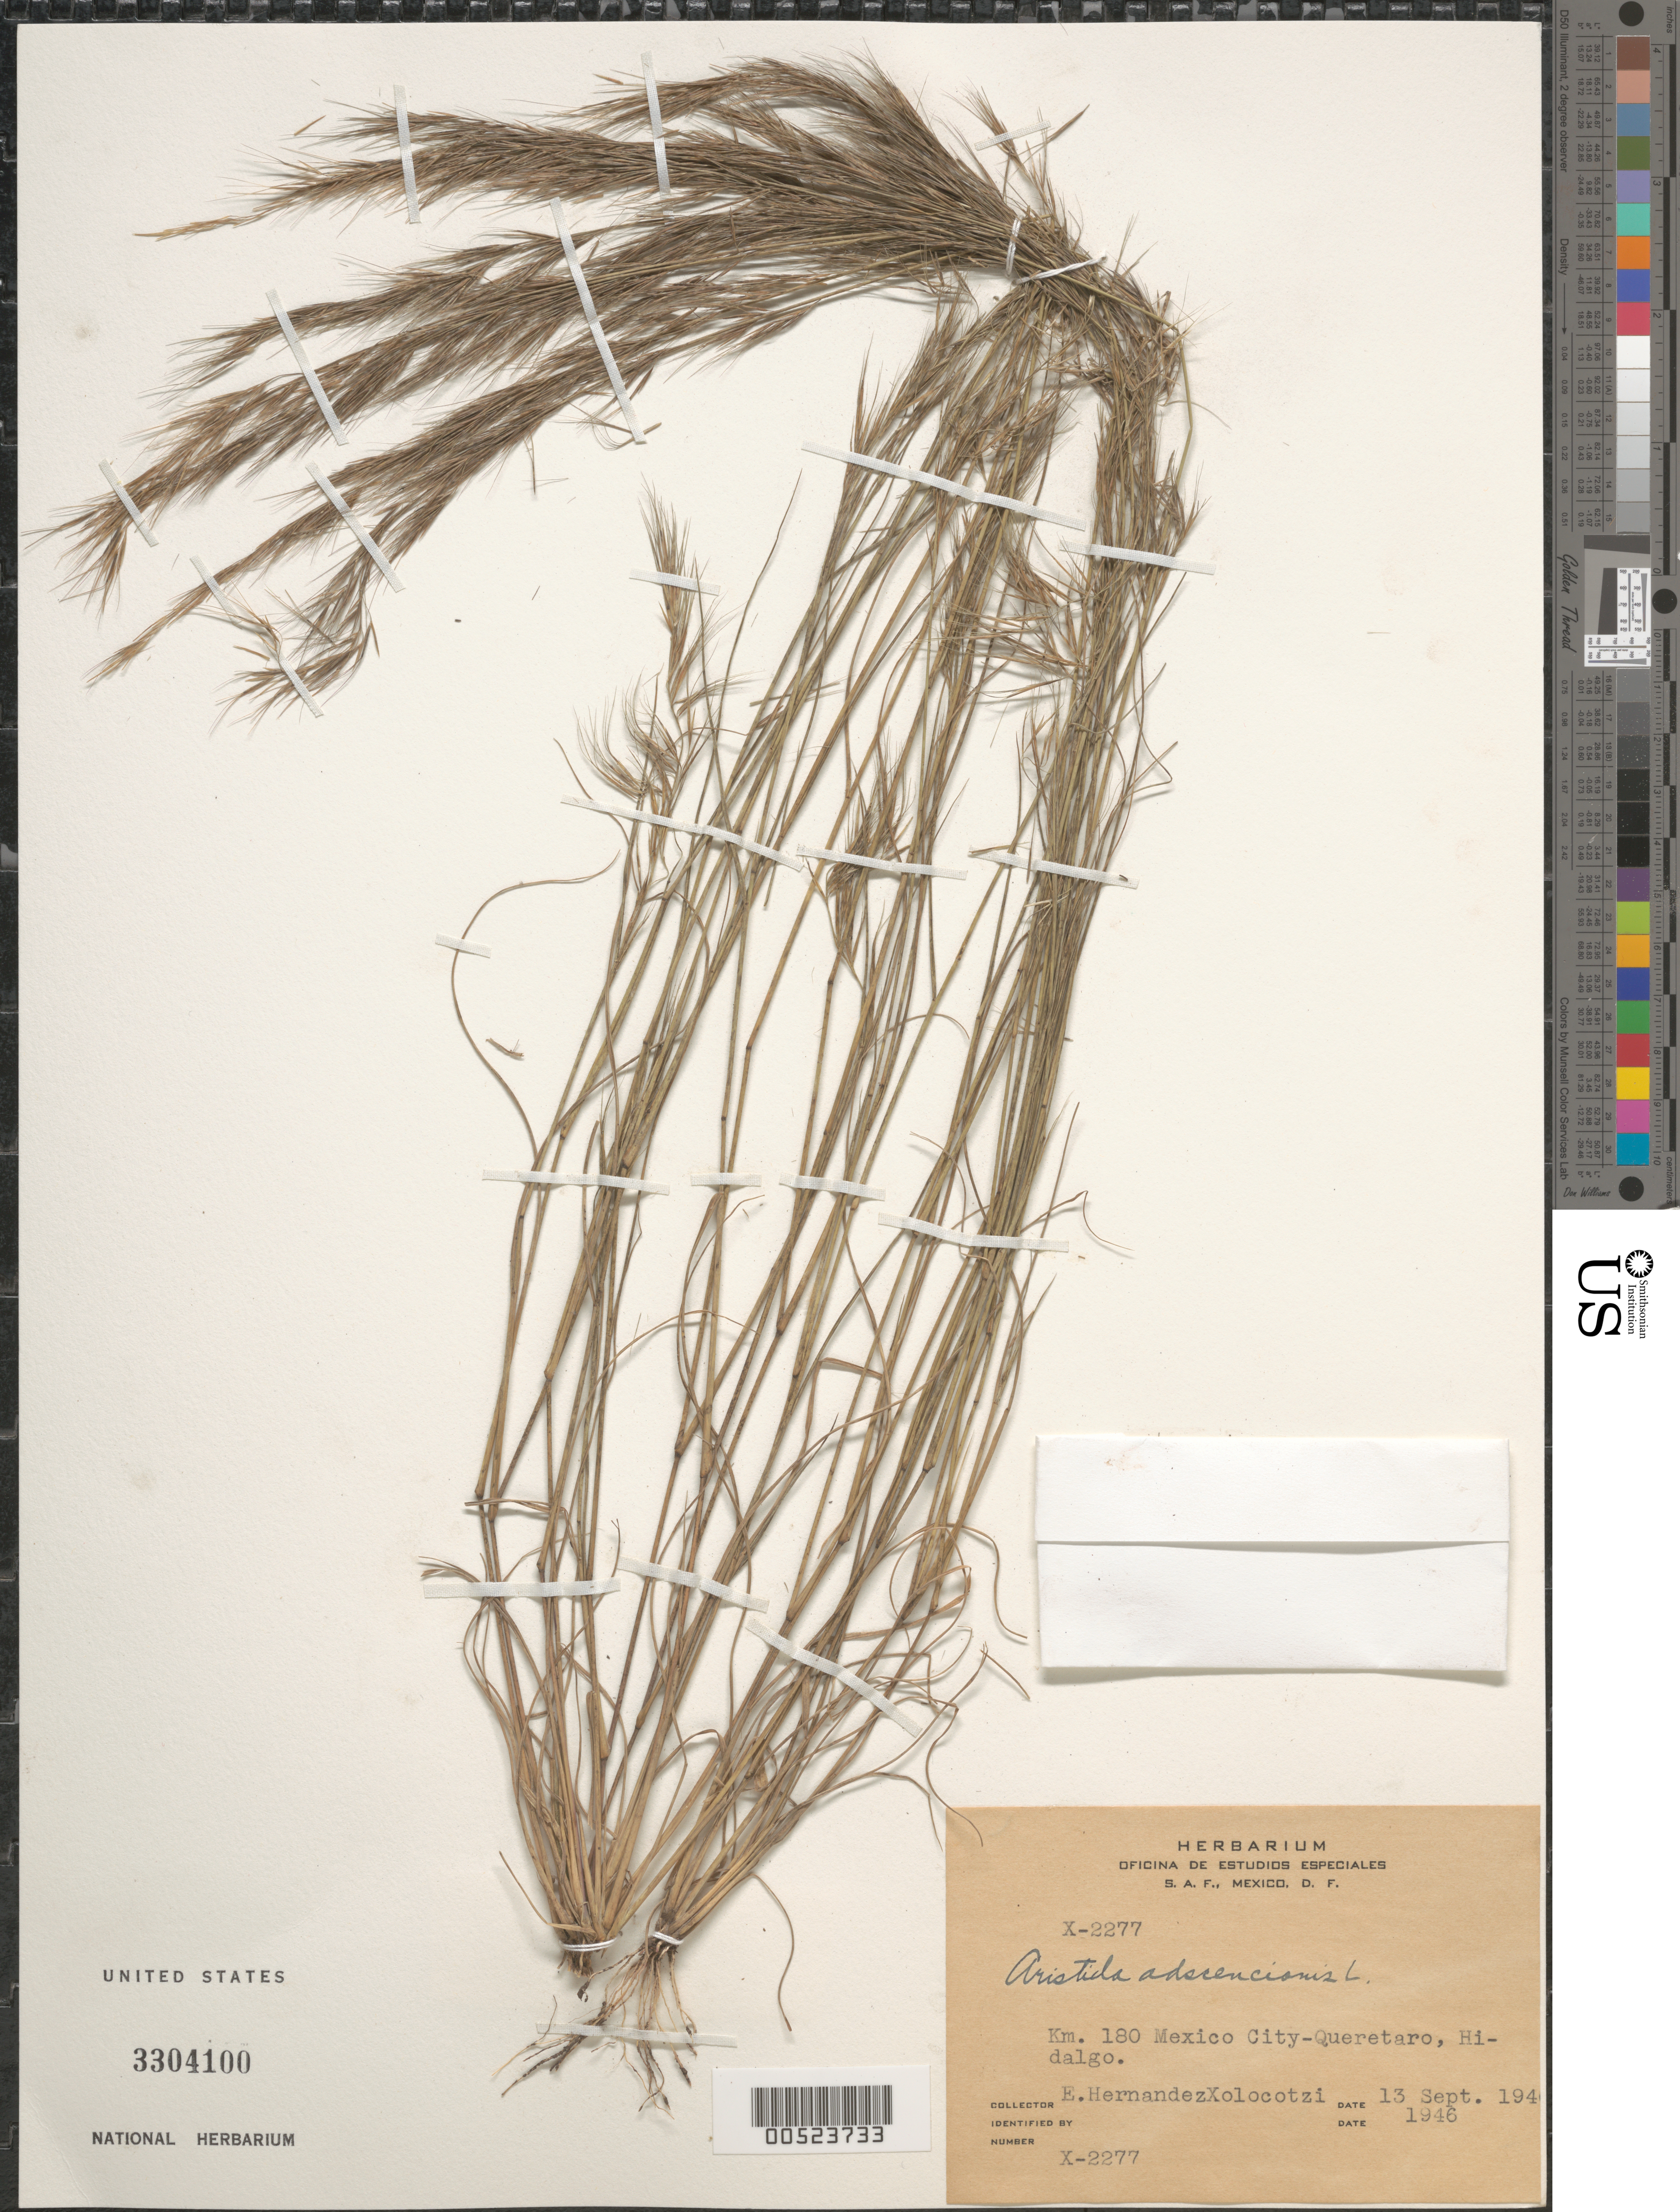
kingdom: Plantae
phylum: Tracheophyta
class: Liliopsida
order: Poales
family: Poaceae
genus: Aristida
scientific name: Aristida adscensionis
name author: L.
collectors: E. I. Hernández-X.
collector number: X-2277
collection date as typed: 13 Sep 1946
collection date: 1946-09-13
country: Mexico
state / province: Hidalgo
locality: Km 180 Mexico City - Queretaro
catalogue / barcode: US 3304100